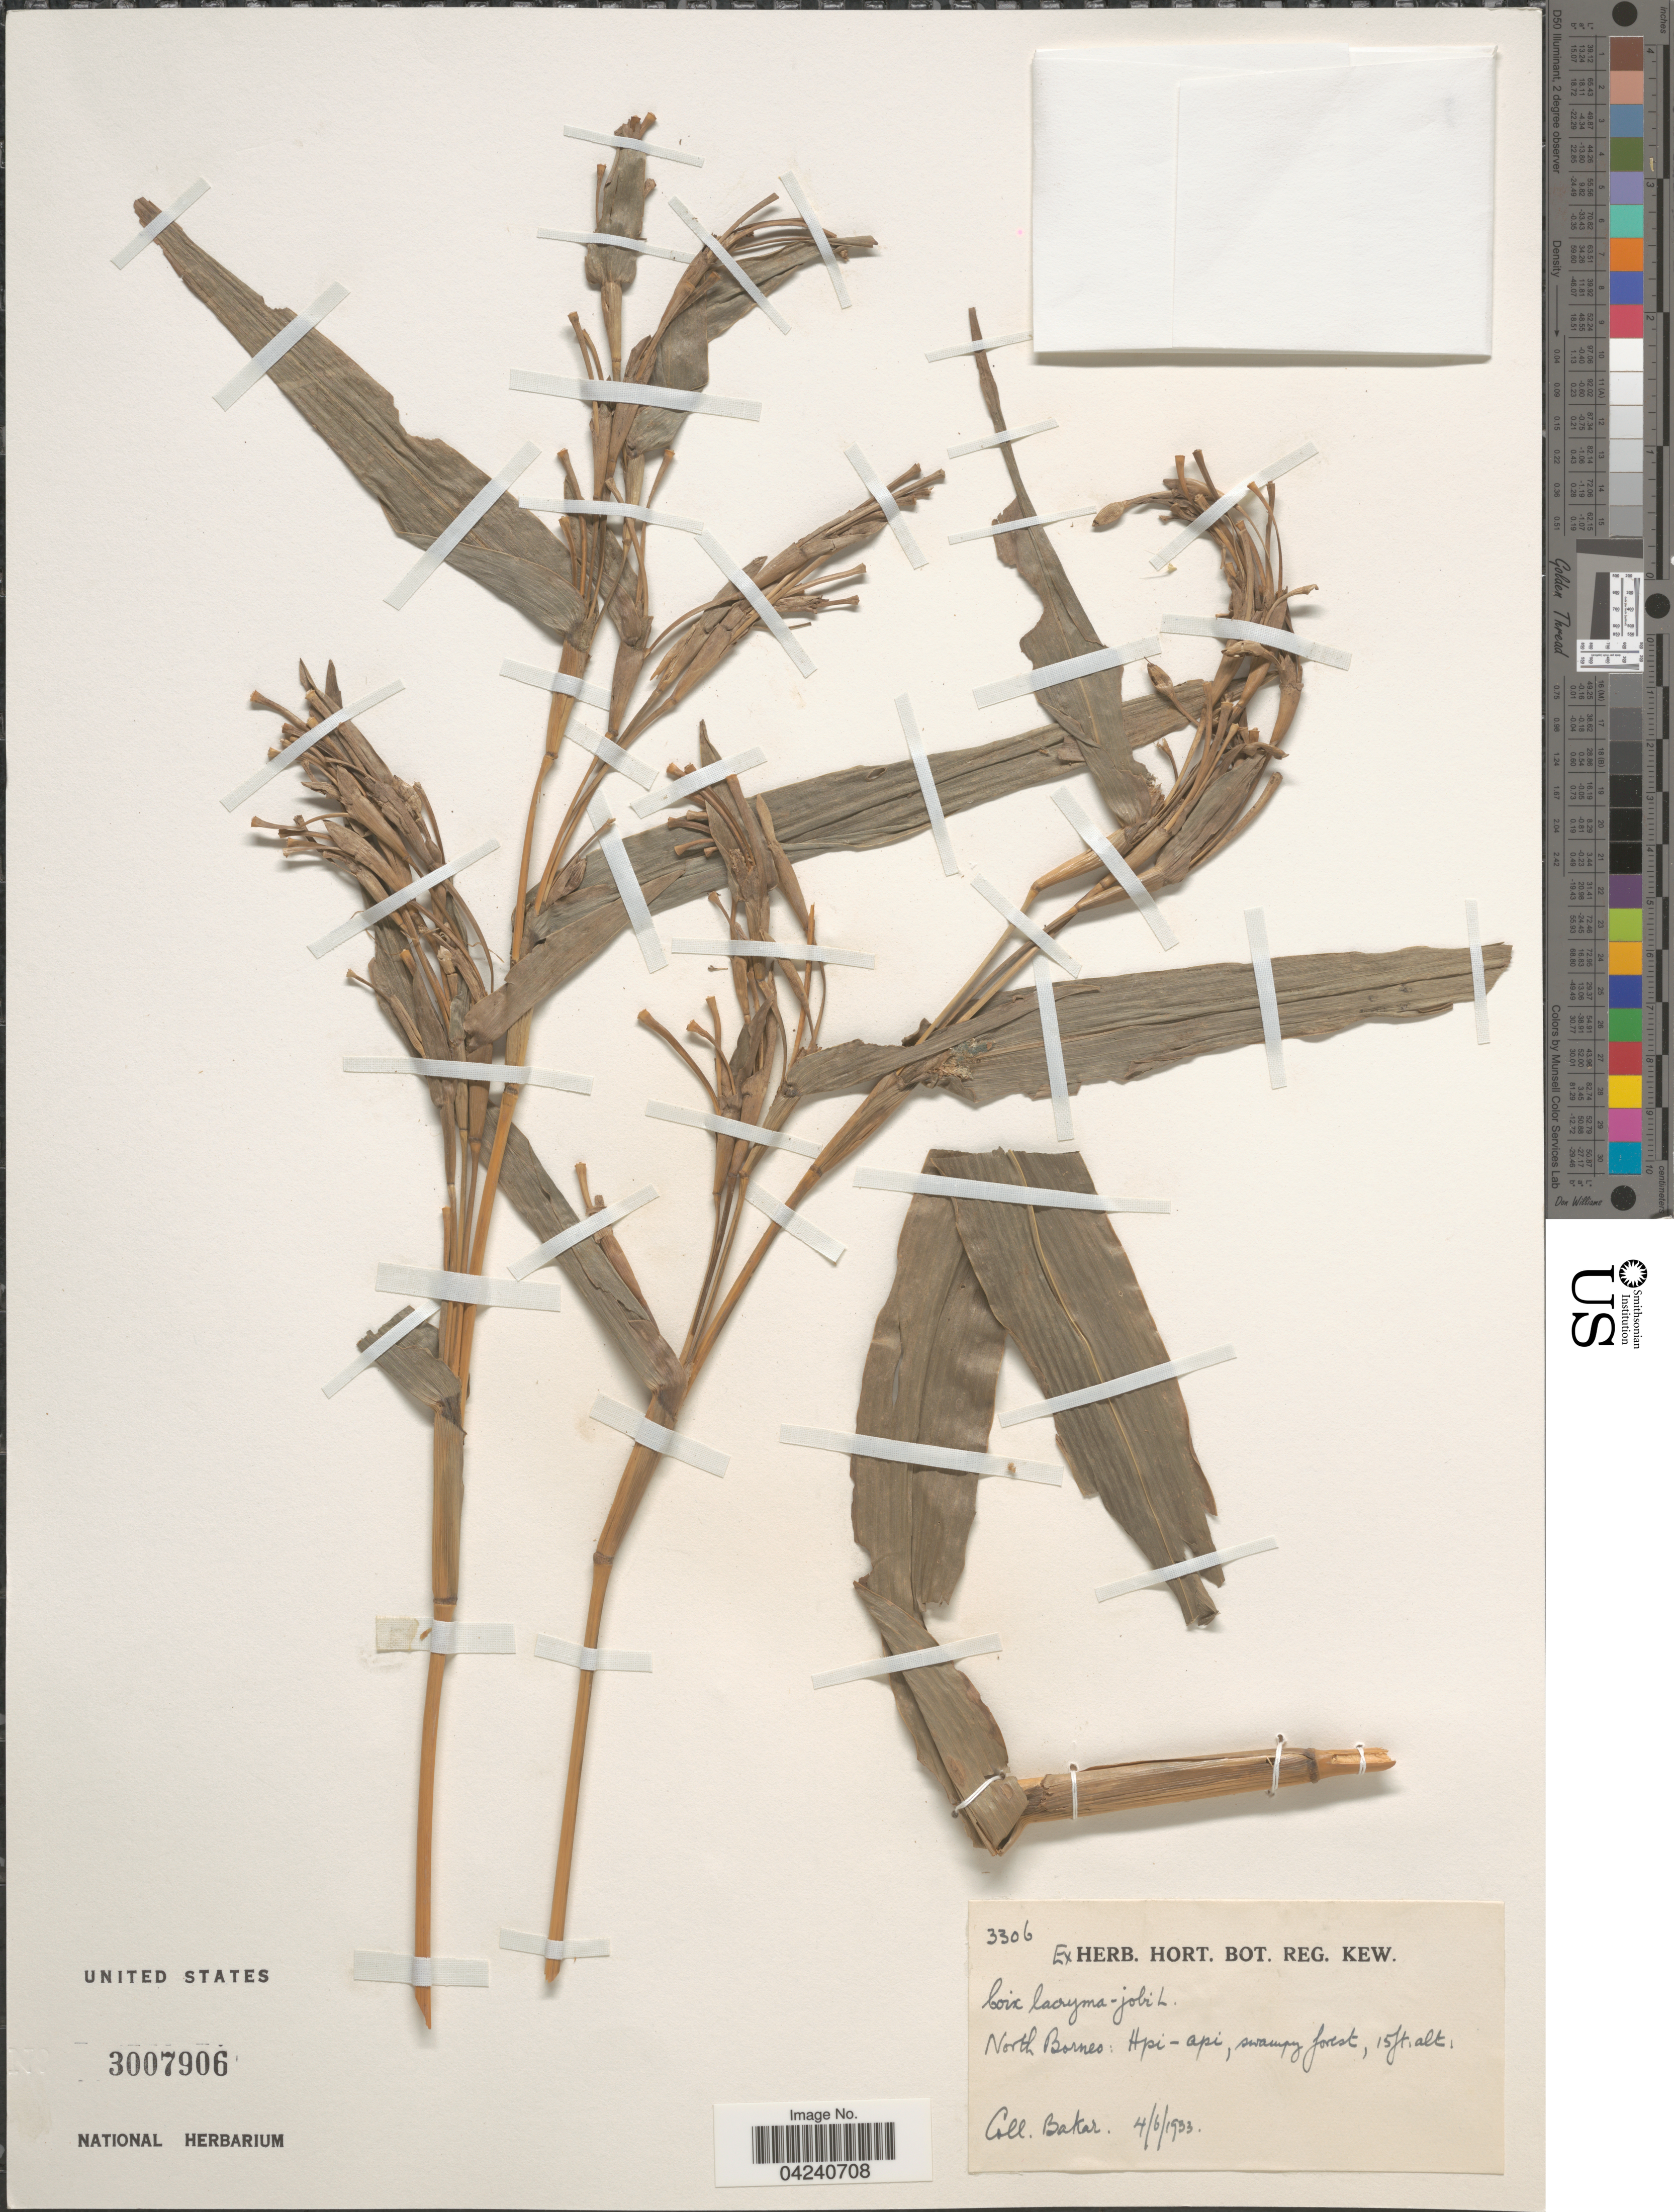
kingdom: Plantae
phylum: Tracheophyta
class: Liliopsida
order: Poales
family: Poaceae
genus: Coix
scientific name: Coix lacryma-jobi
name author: L.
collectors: -- Baker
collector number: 3306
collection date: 1933-06-04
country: Malaysia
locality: North Borneo: Hpi-api.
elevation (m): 5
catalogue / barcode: US 3007906